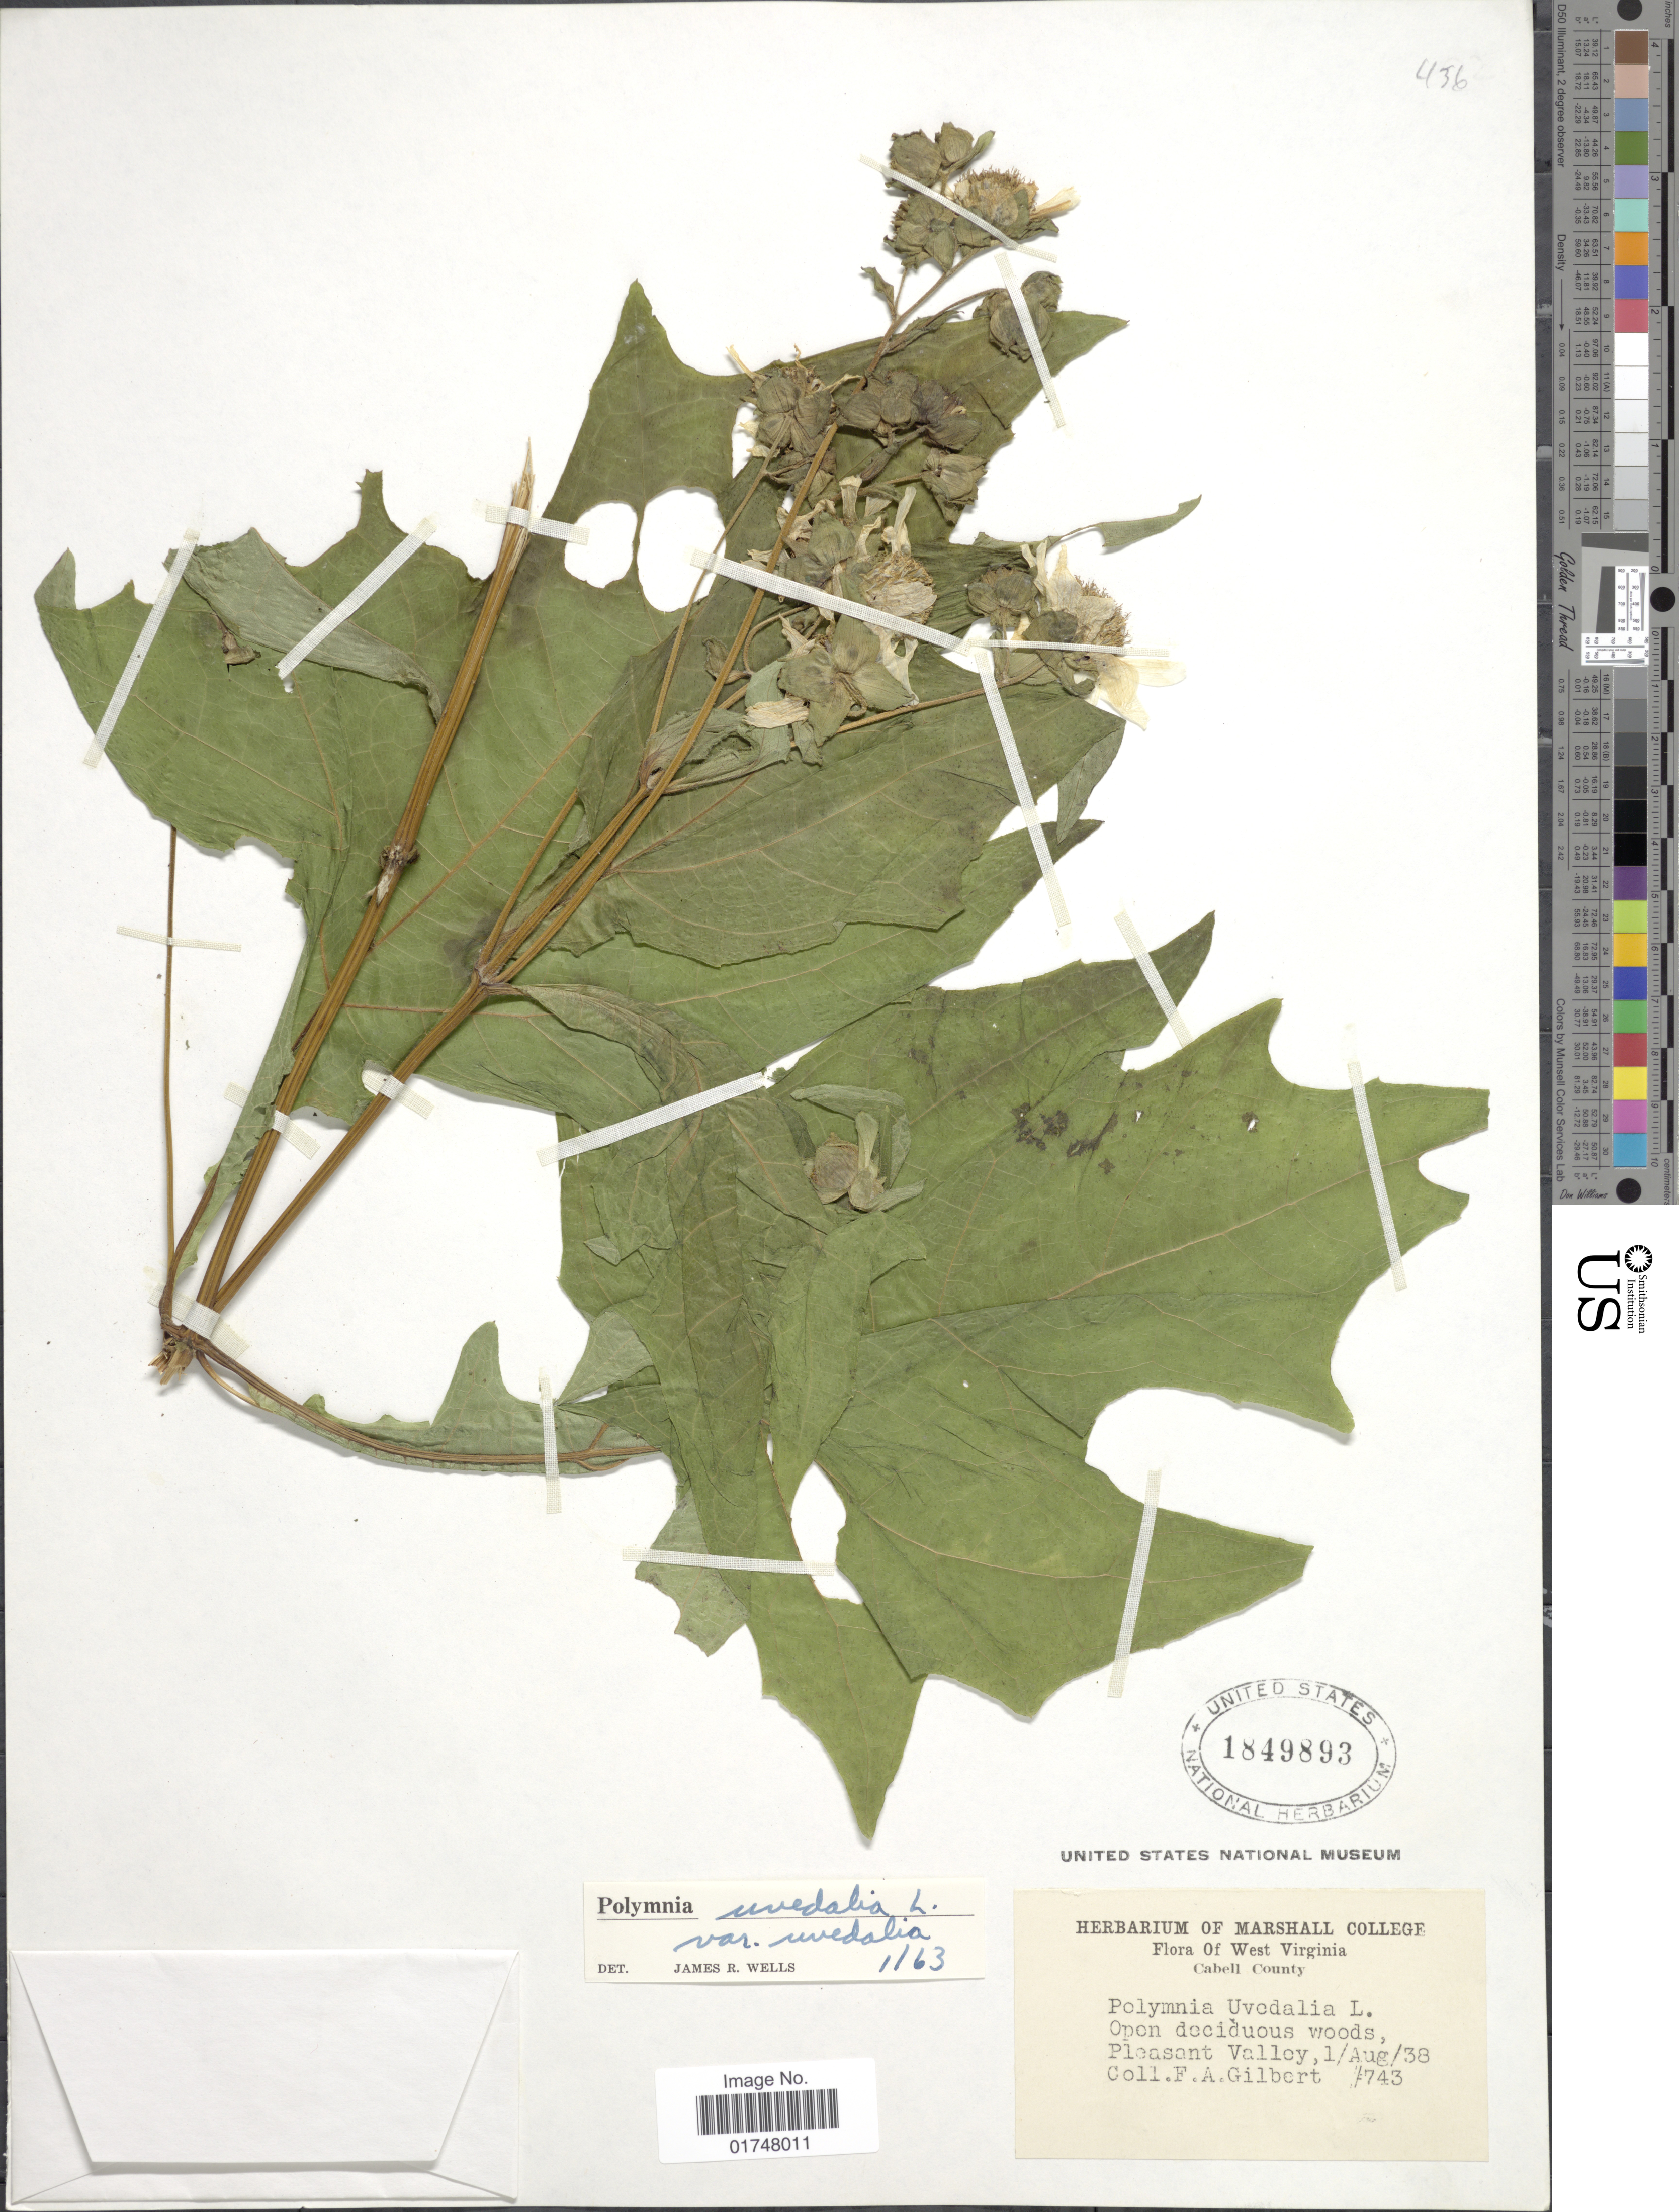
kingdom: Plantae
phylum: Tracheophyta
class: Magnoliopsida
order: Asterales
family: Asteraceae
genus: Smallanthus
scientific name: Smallanthus uvedalia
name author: (L.) Mack. ex Mack.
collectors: F. A. Gilbert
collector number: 743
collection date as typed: Transcribed d/m/y: 1/8/38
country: United States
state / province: West Virginia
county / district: Cabell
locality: Cabell County: Open deciduous woods, Pleasant Valley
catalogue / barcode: US 1849893